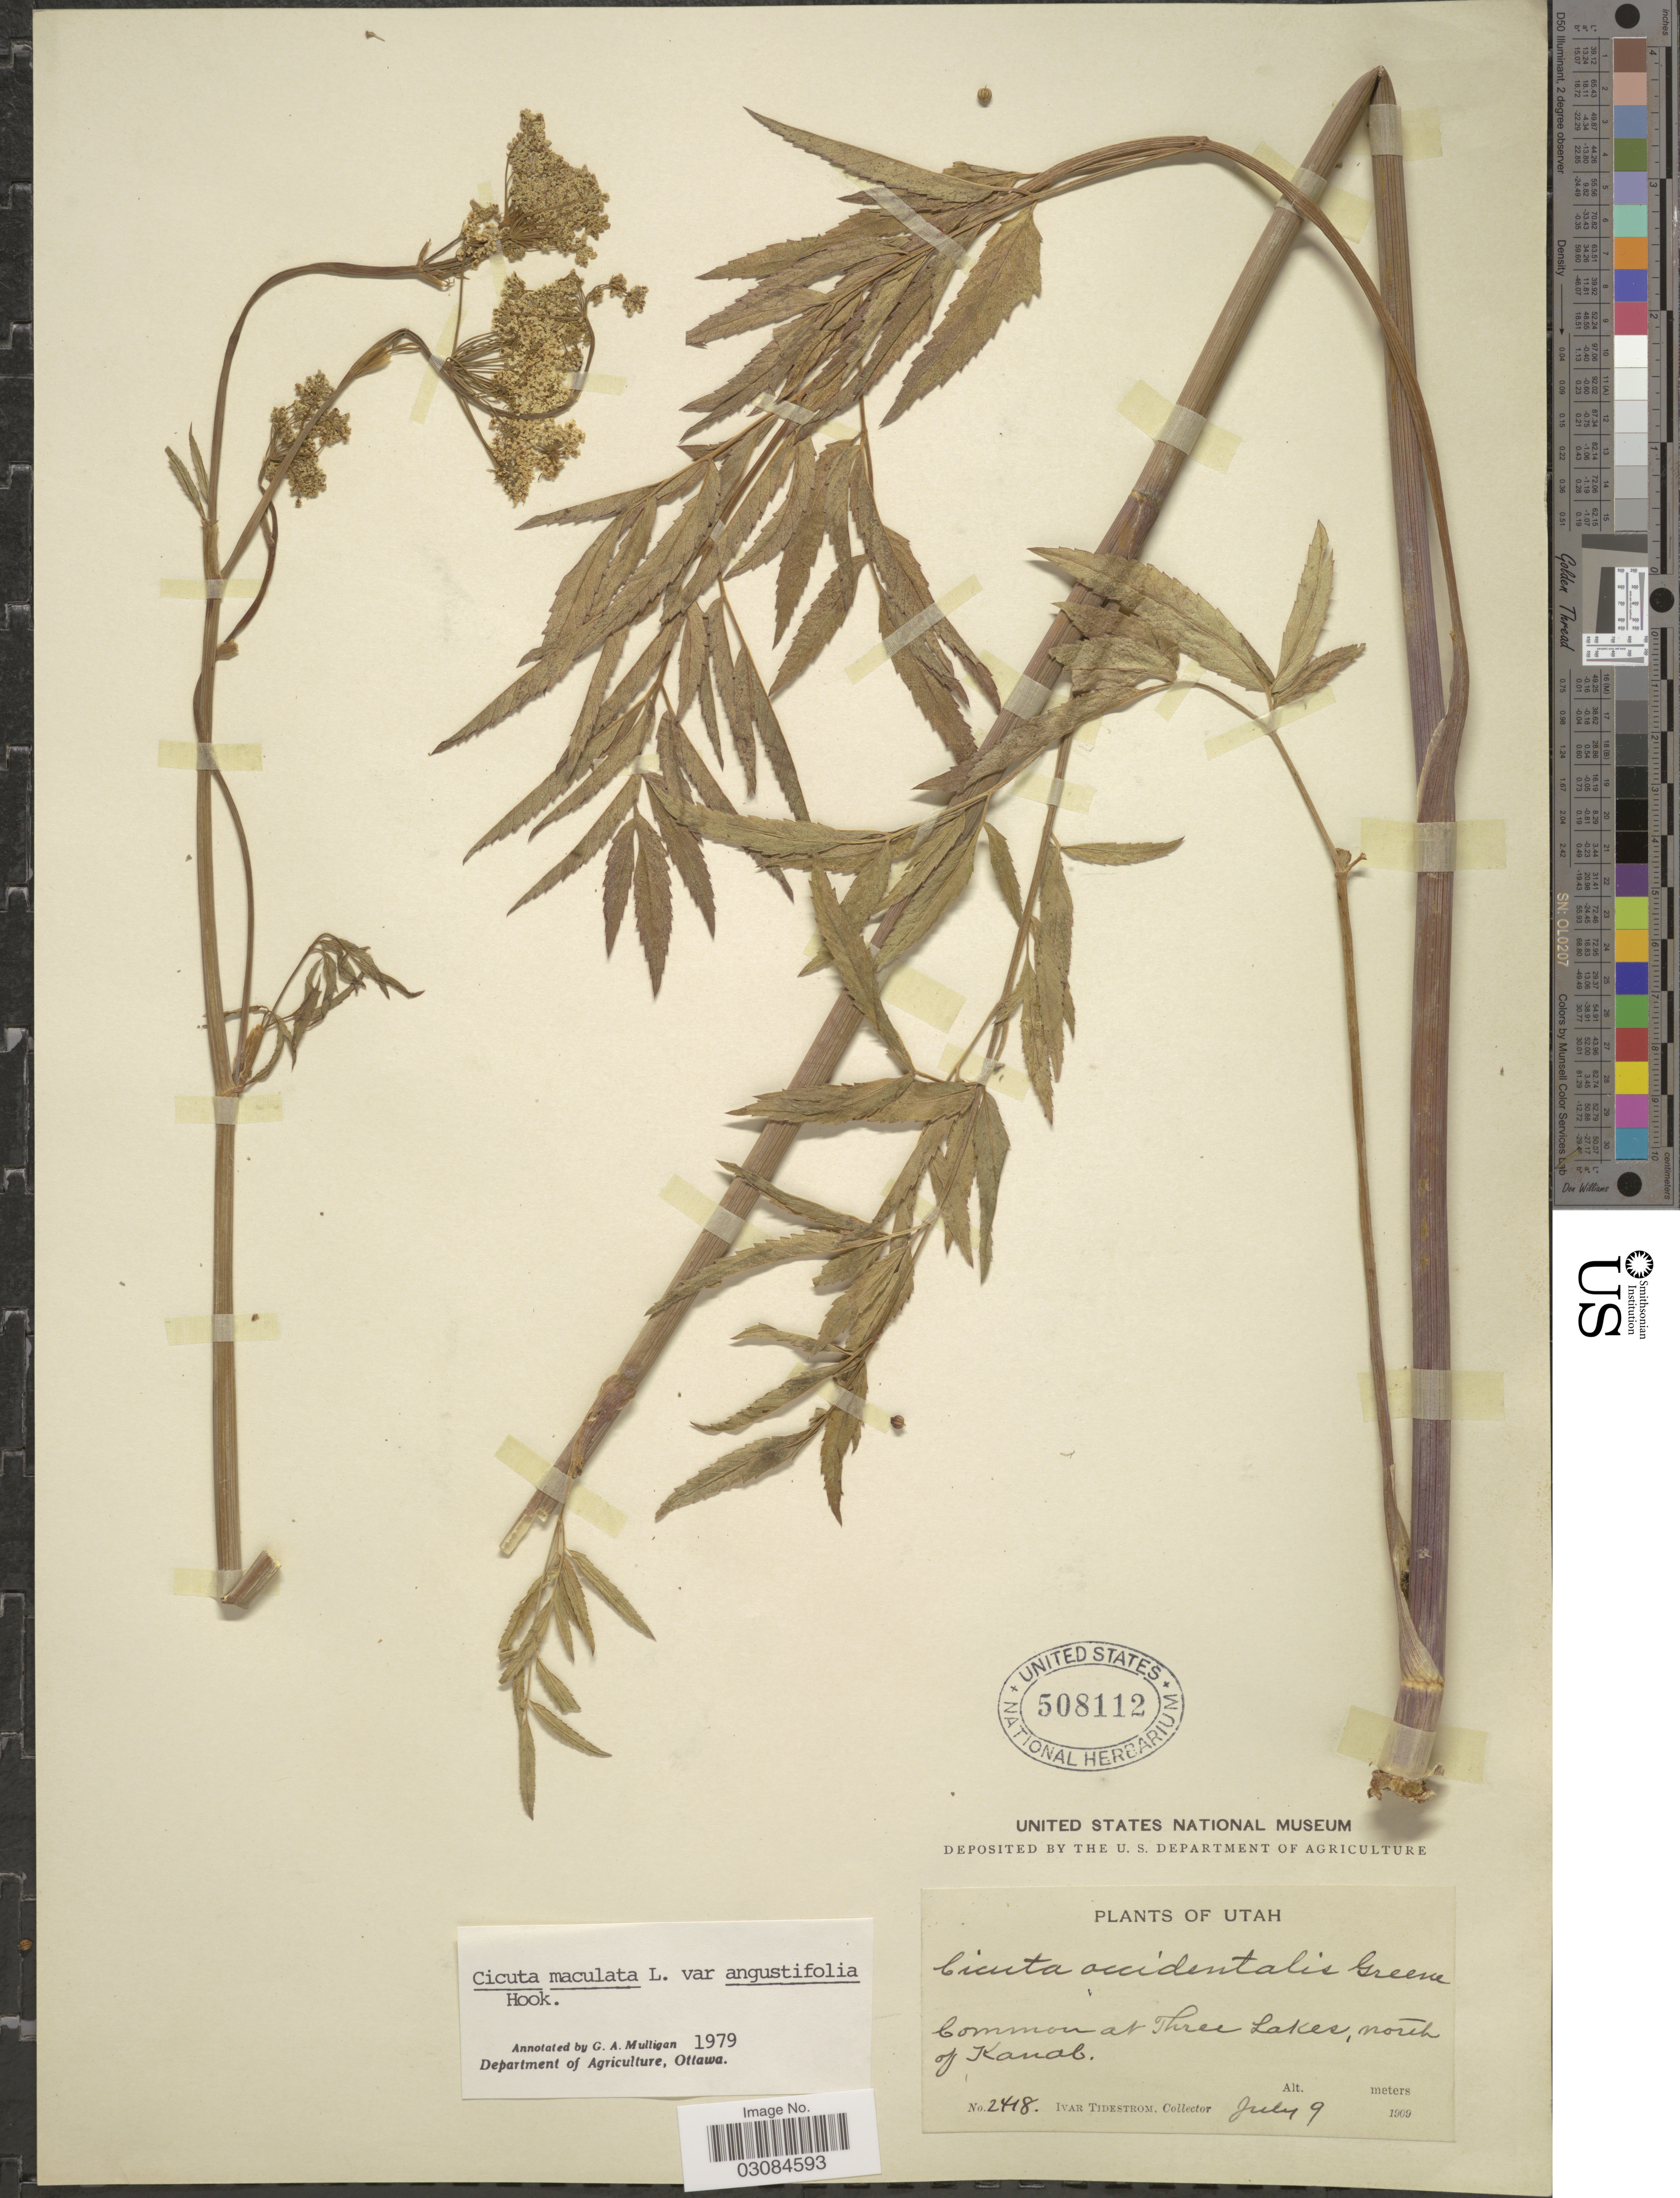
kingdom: Plantae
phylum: Tracheophyta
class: Magnoliopsida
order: Apiales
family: Apiaceae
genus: Cicuta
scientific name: Cicuta maculata var. maculata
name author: L.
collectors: I. F. Tidestrom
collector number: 2418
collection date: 1909-07-09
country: United States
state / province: Utah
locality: Common at Three Lakes, north of Kanab.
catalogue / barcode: US 508112